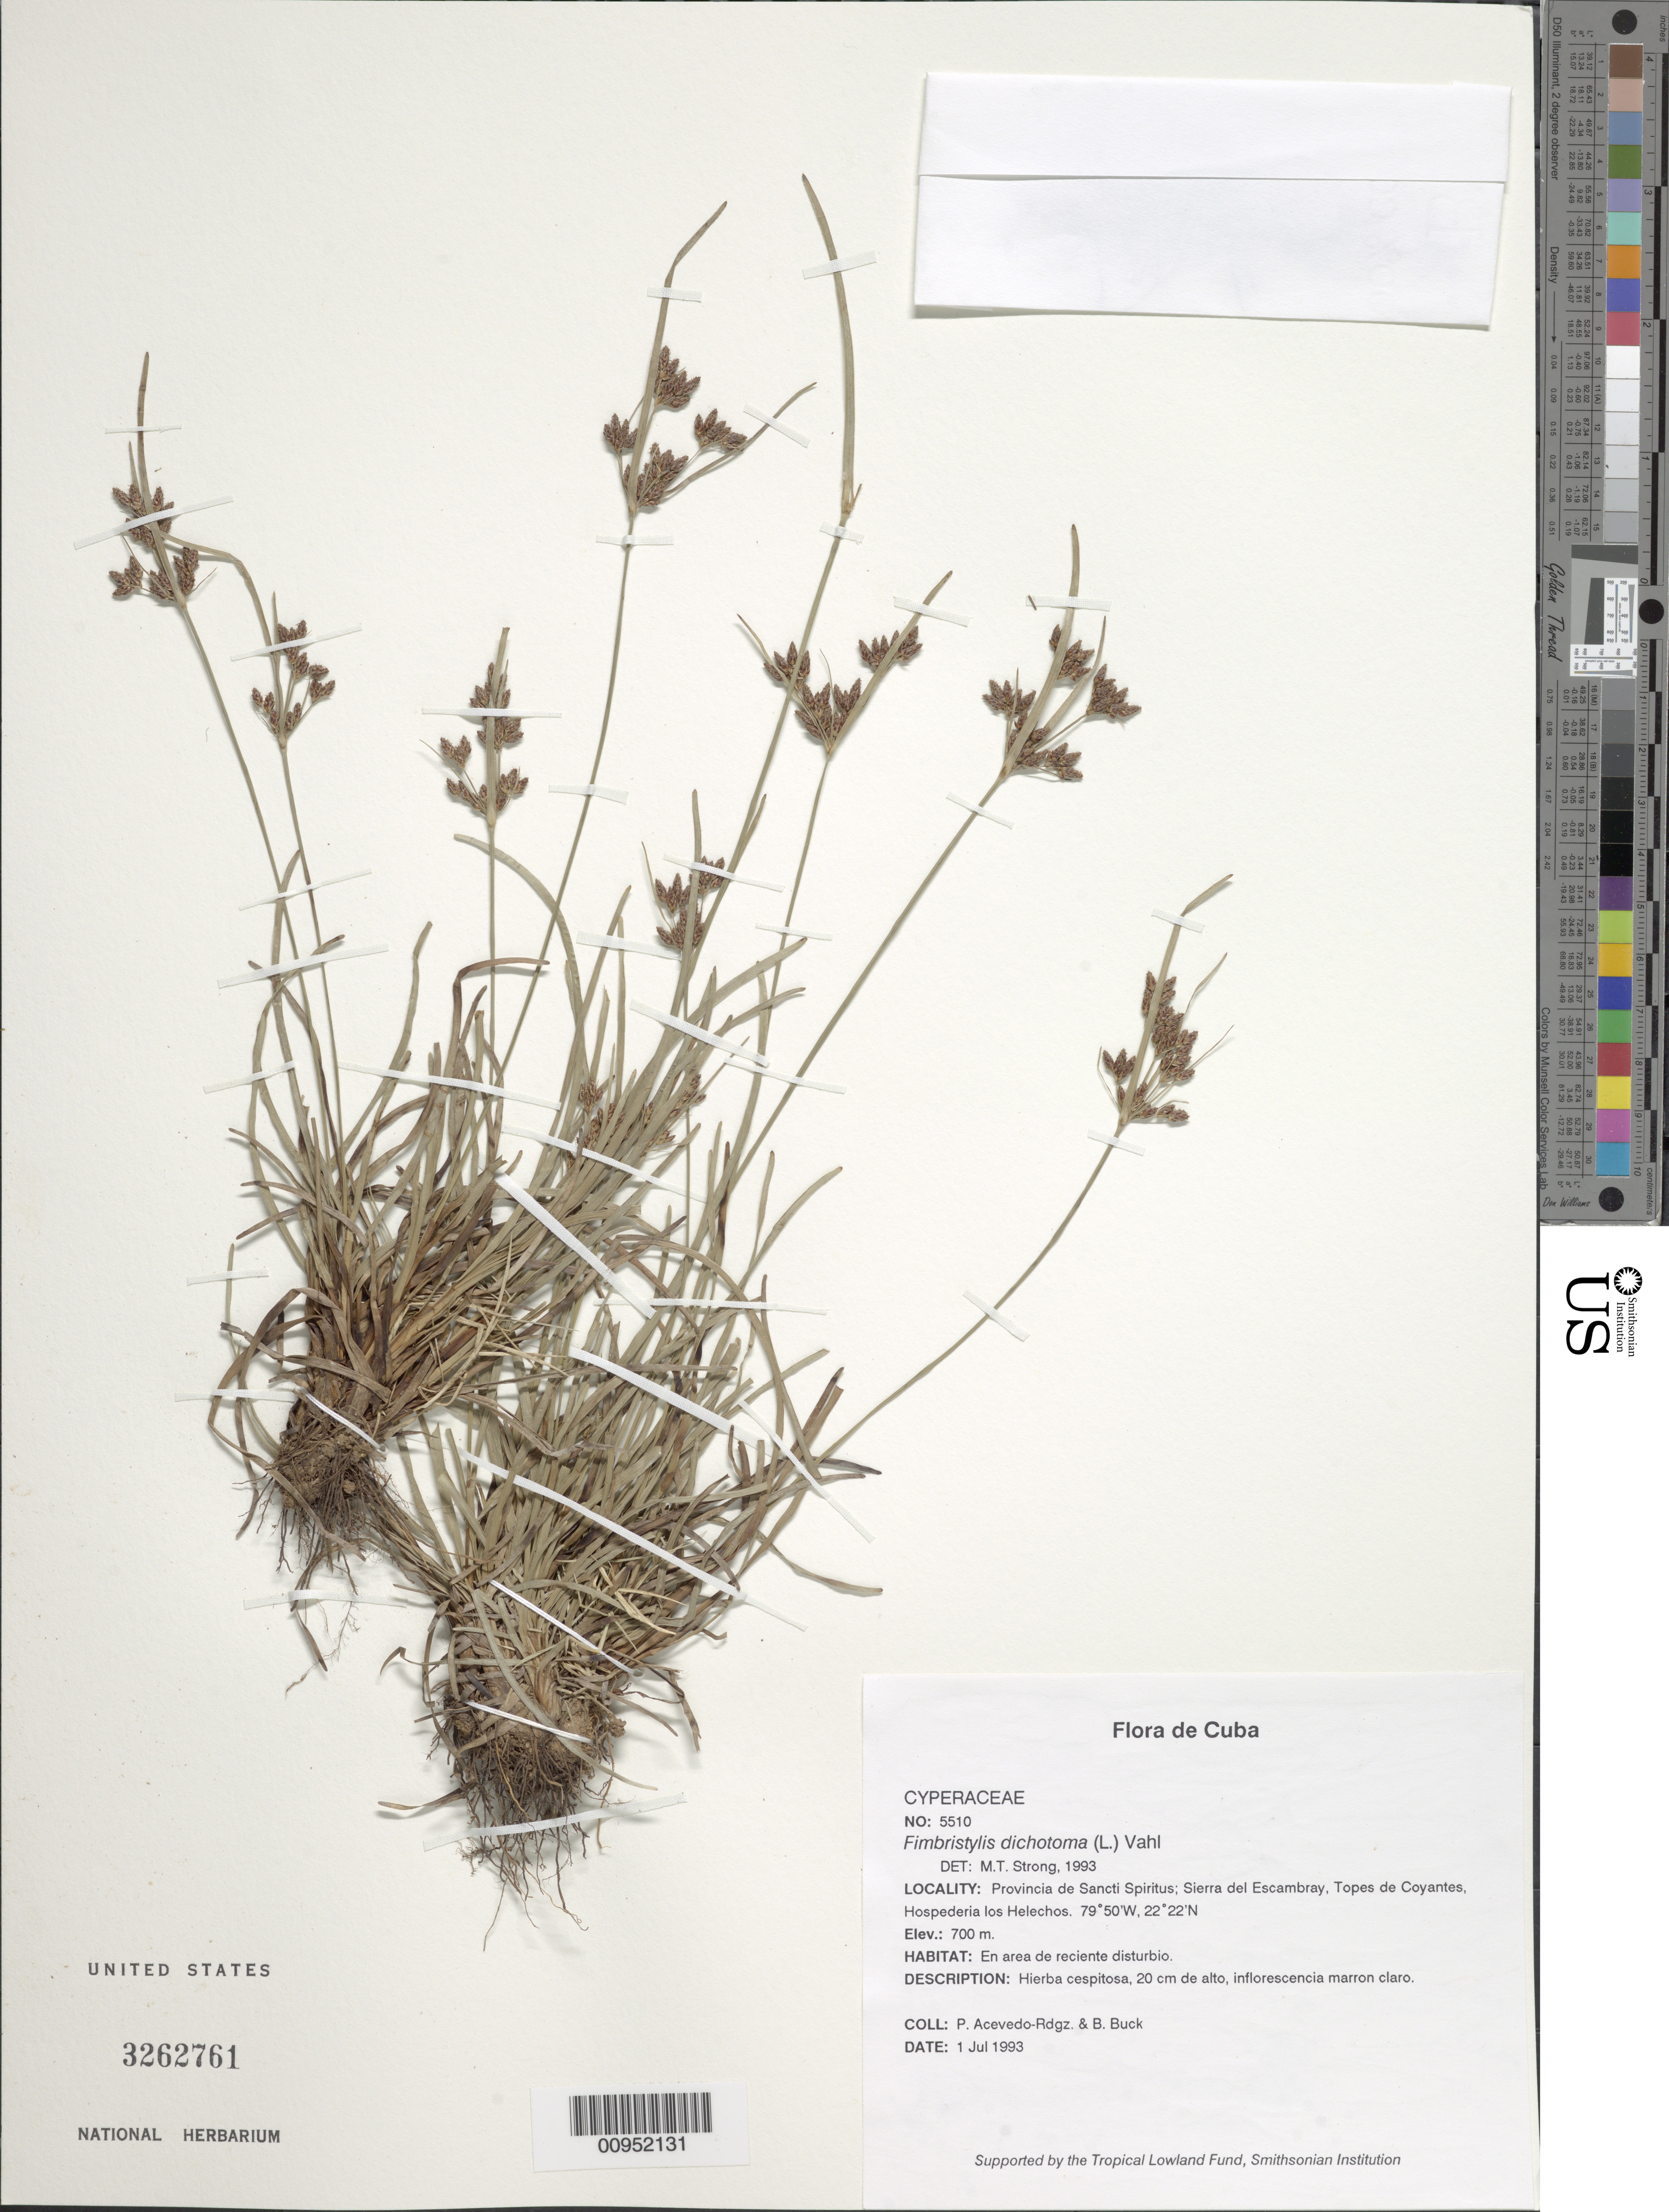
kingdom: Plantae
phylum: Tracheophyta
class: Liliopsida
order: Poales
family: Cyperaceae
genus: Fimbristylis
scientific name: Fimbristylis dichotoma subsp. dichotoma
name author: (L.) Vahl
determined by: Strong, M. T., (US), Smithsonian Institution - National Museum of Natural History (UNITED STATES)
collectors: P. Acevedo-Rodr.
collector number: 5510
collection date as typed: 01 Jul 1993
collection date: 1993-07-01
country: Cuba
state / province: Sancti Spiritus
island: Cuba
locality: Sierra del Escambray, Topes de Coyantes, Hospederia los Helechos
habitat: En area de reciente disturbio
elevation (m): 700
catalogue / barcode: US 3262761